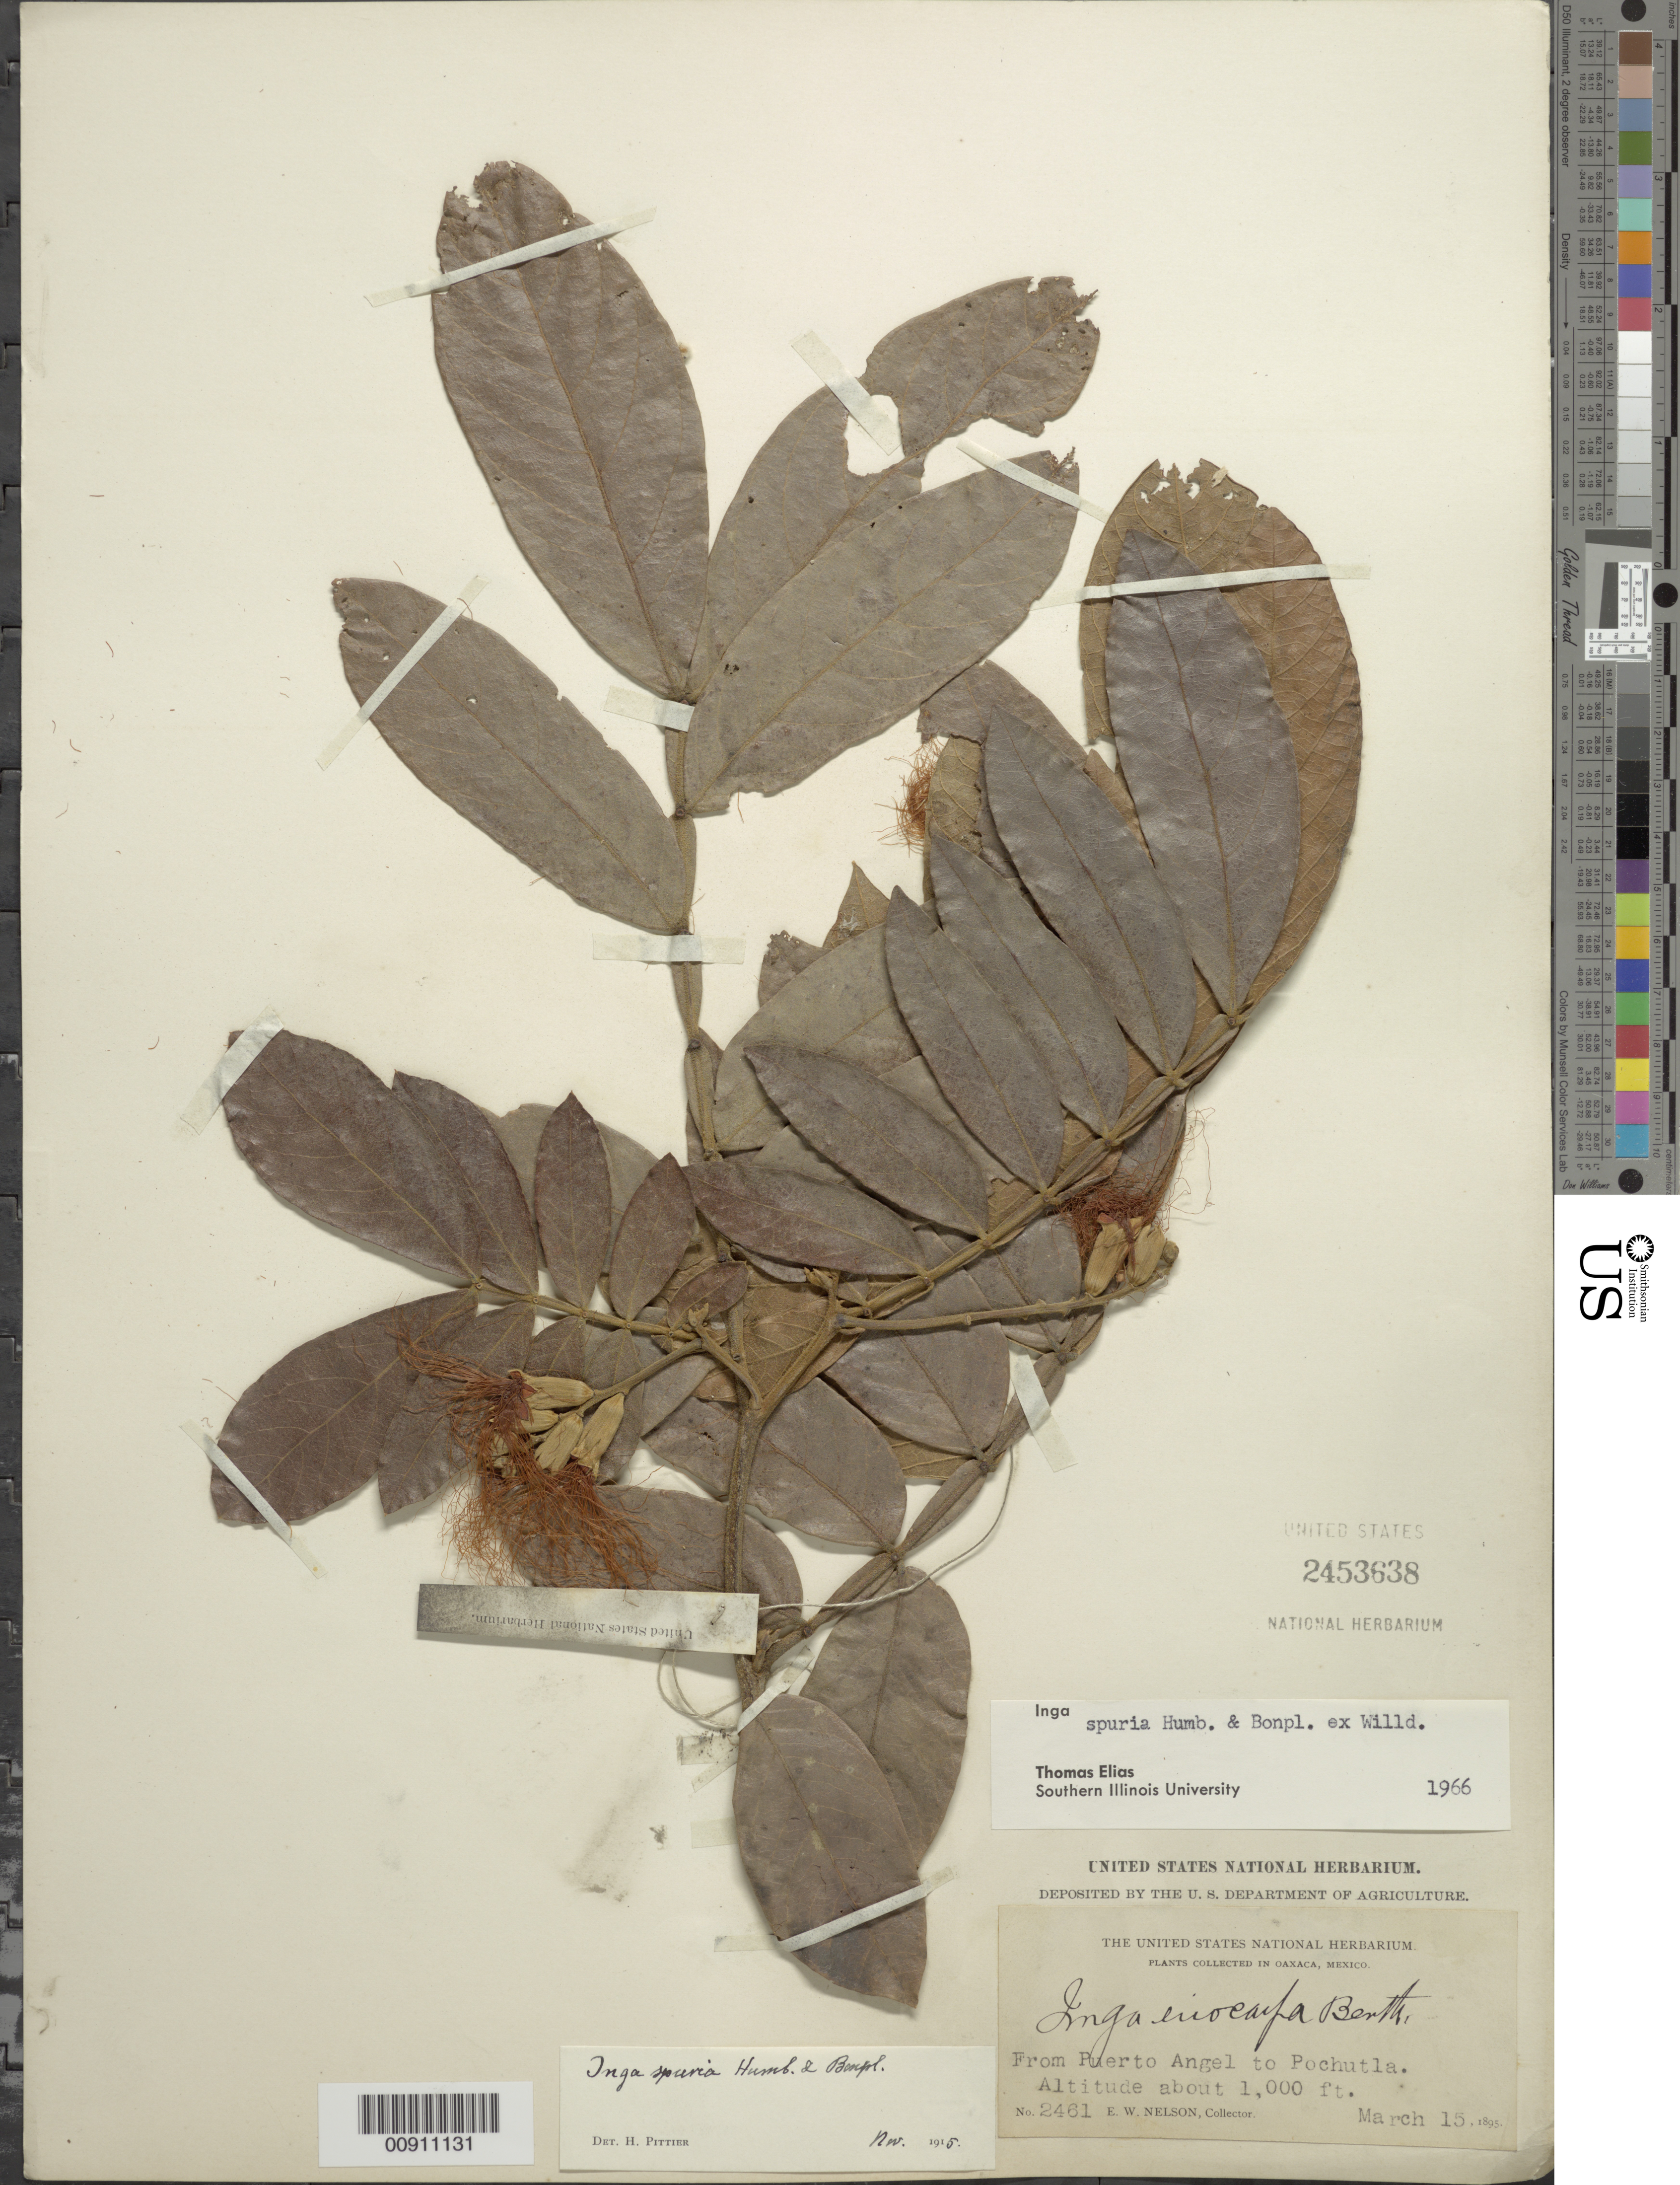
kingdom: Plantae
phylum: Tracheophyta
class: Magnoliopsida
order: Fabales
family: Fabaceae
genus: Inga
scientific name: Inga vera subsp. vera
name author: Willd.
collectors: E. W. Nelson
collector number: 2461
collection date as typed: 15 Mar 1895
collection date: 1895-03-15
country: Mexico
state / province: Oaxaca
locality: From Puerto Angel to Pochutla.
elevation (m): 305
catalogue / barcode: US 2453638